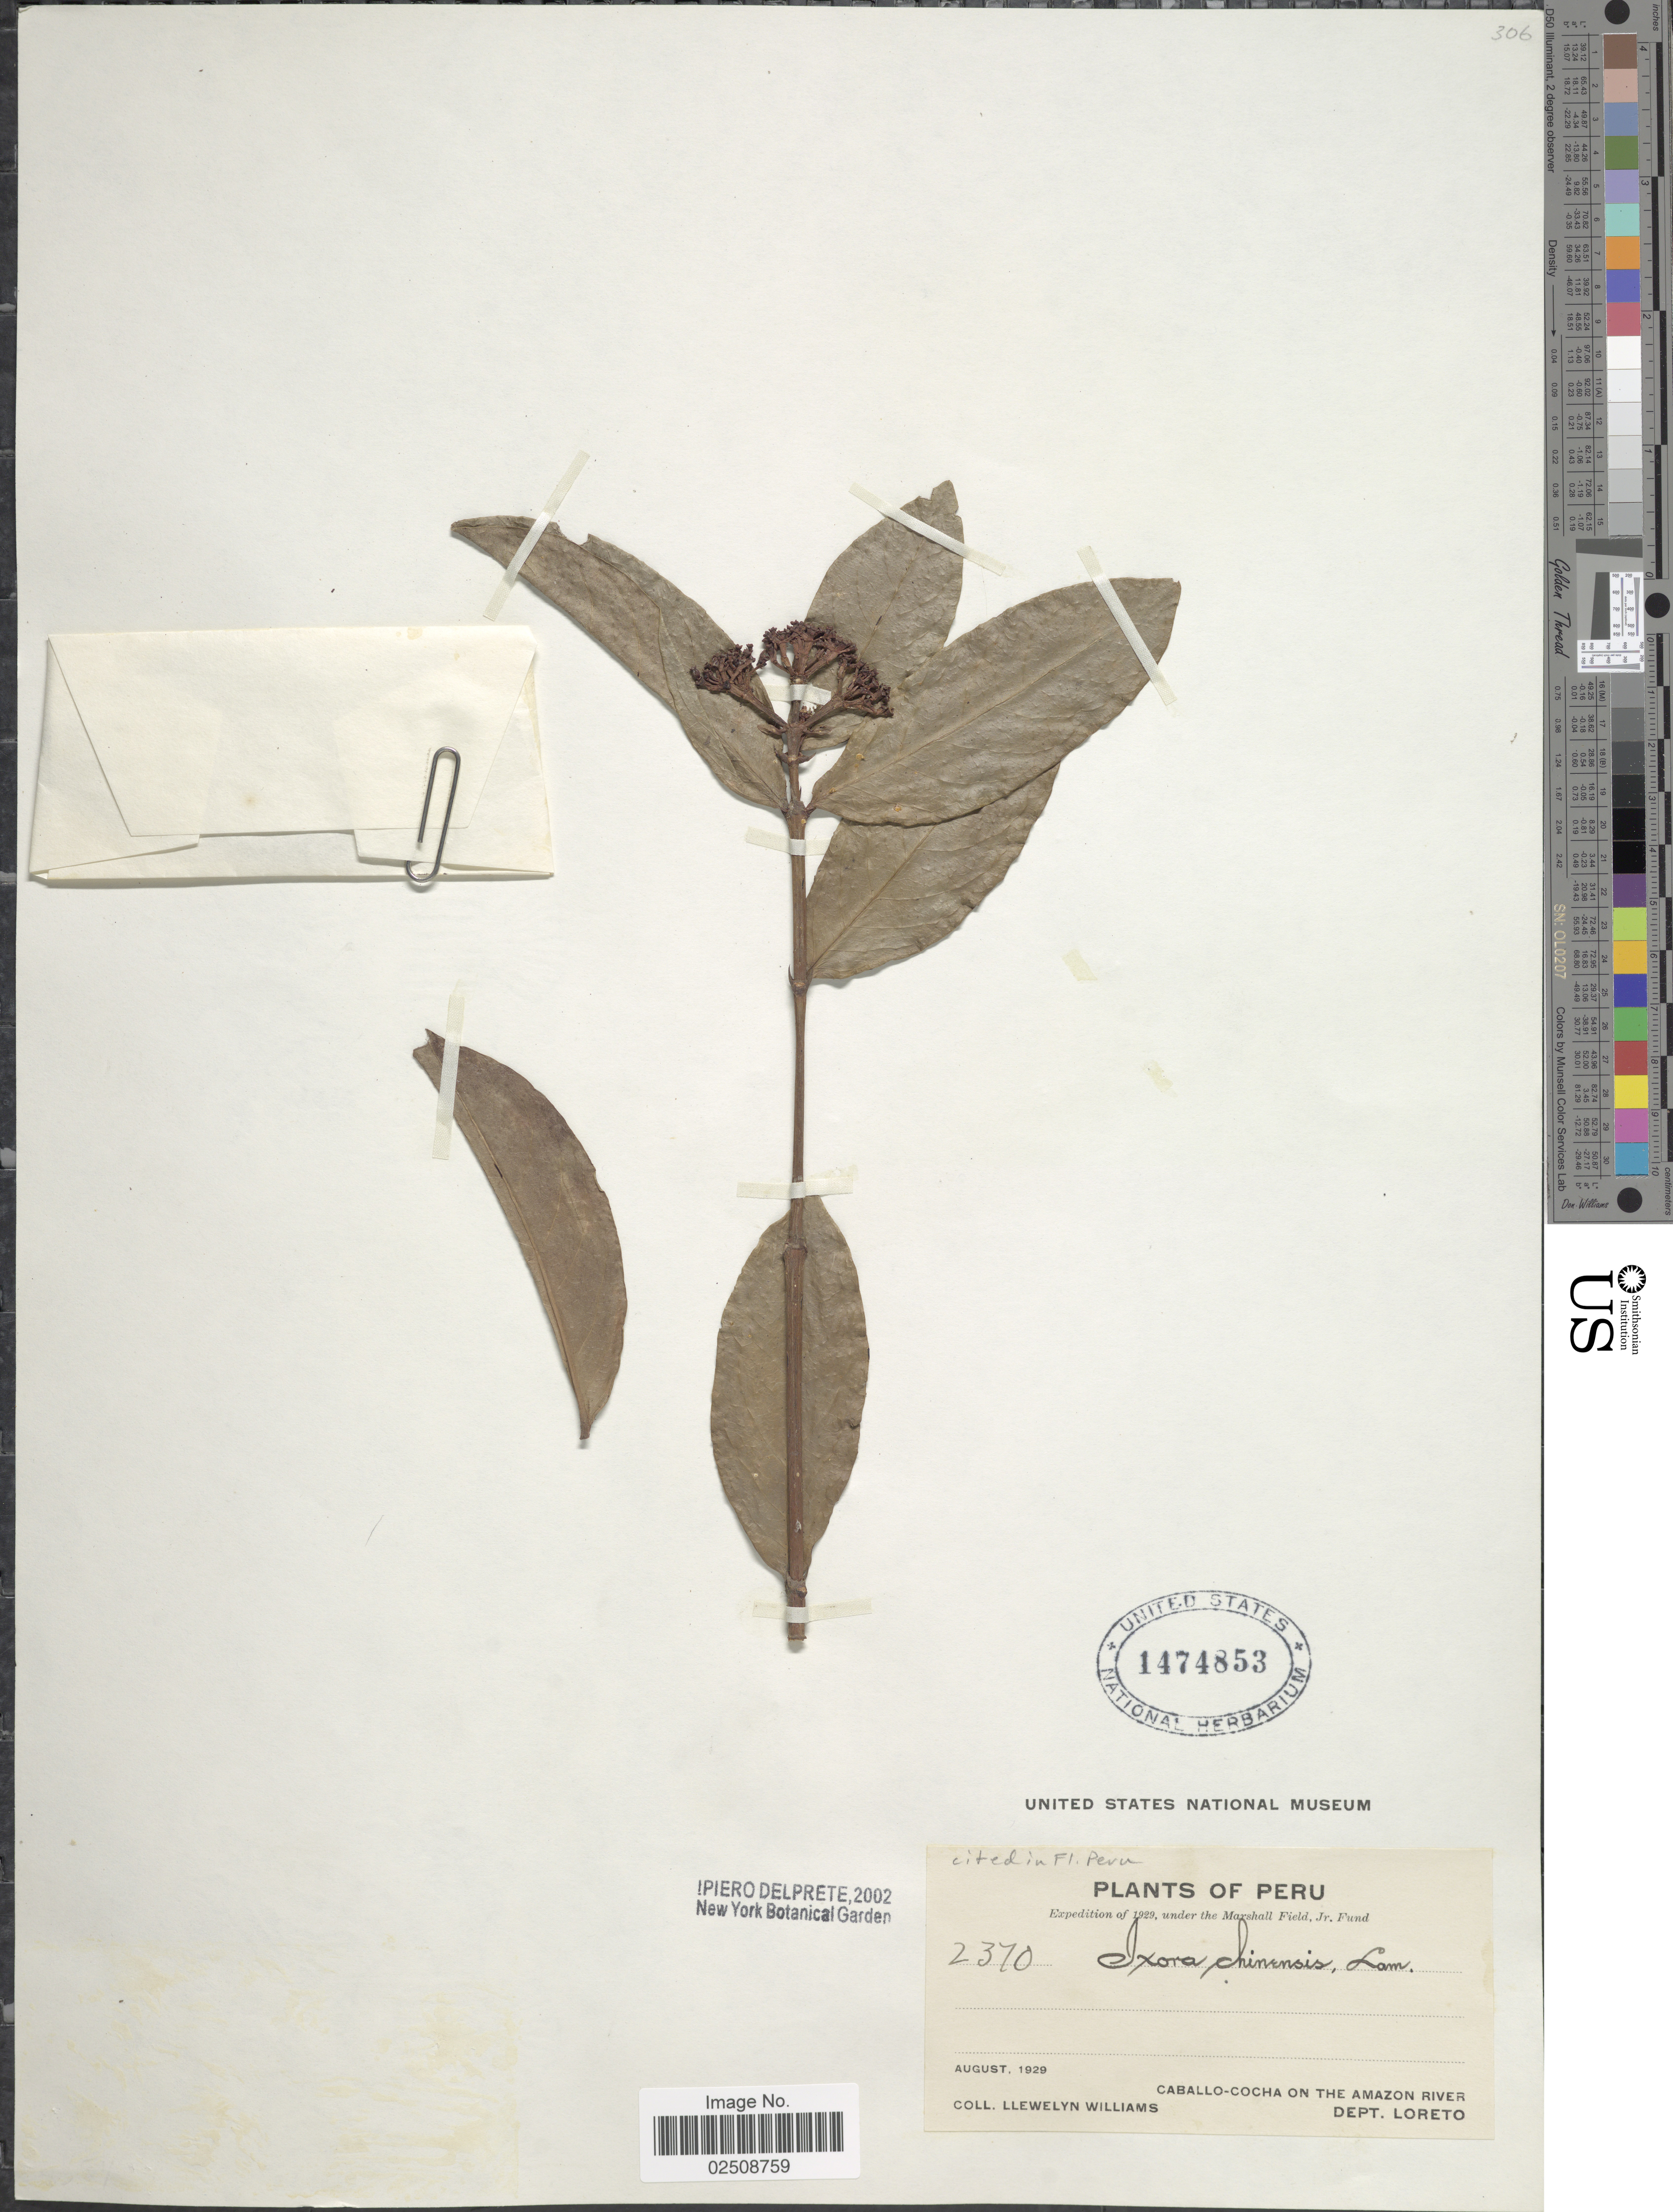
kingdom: Plantae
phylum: Tracheophyta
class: Magnoliopsida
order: Gentianales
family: Rubiaceae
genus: Ixora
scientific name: Ixora chinensis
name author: Lam.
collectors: Ll. Williams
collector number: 2370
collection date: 1929-08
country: Peru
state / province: Loreto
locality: Caballo-Cocha on the Amazon River. Dept. Loreto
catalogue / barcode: US 1474853